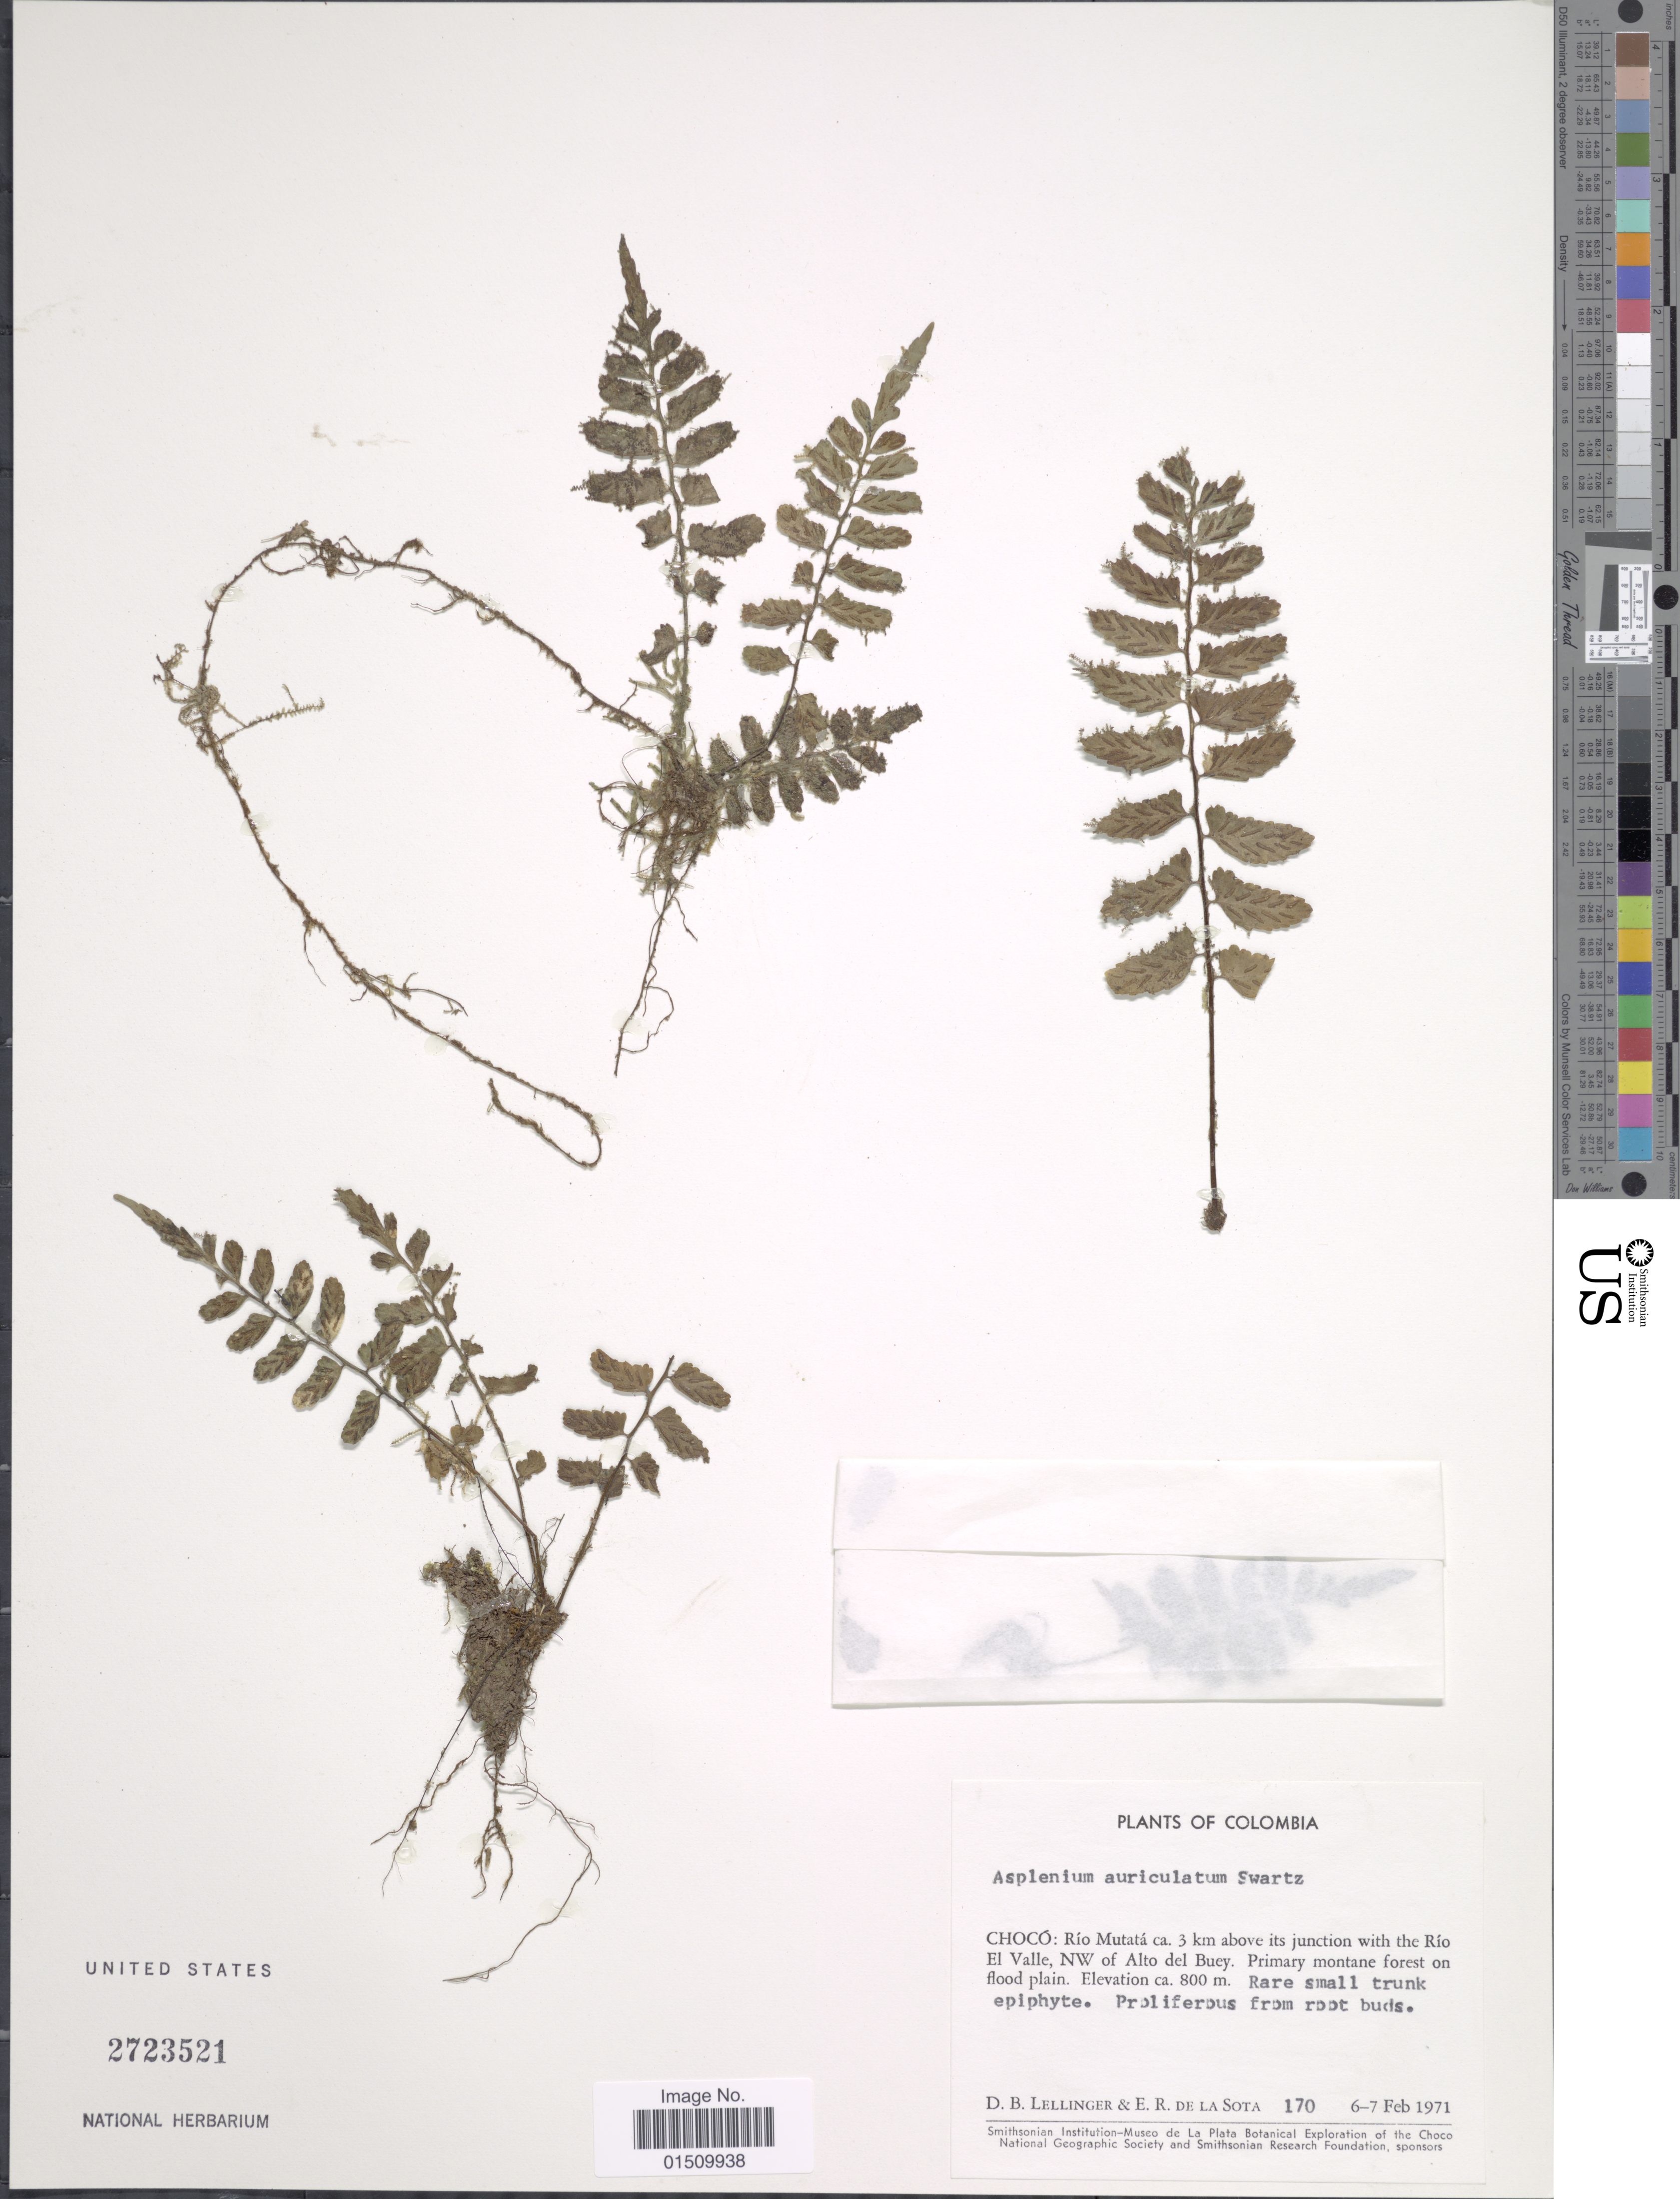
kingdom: Plantae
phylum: Tracheophyta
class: Polypodiopsida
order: Polypodiales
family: Aspleniaceae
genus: Asplenium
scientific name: Asplenium auriculatum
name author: Sw.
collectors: D. B. Lellinger & E. R. de la Sota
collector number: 170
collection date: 1971-02-06/1971-02-07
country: Colombia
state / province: Chocó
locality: Colombia, Choco: Rio Mutata ca. 3 km above its junction with the Rio El Valle, NW of Alto del Buey.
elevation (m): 800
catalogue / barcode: US 2723521